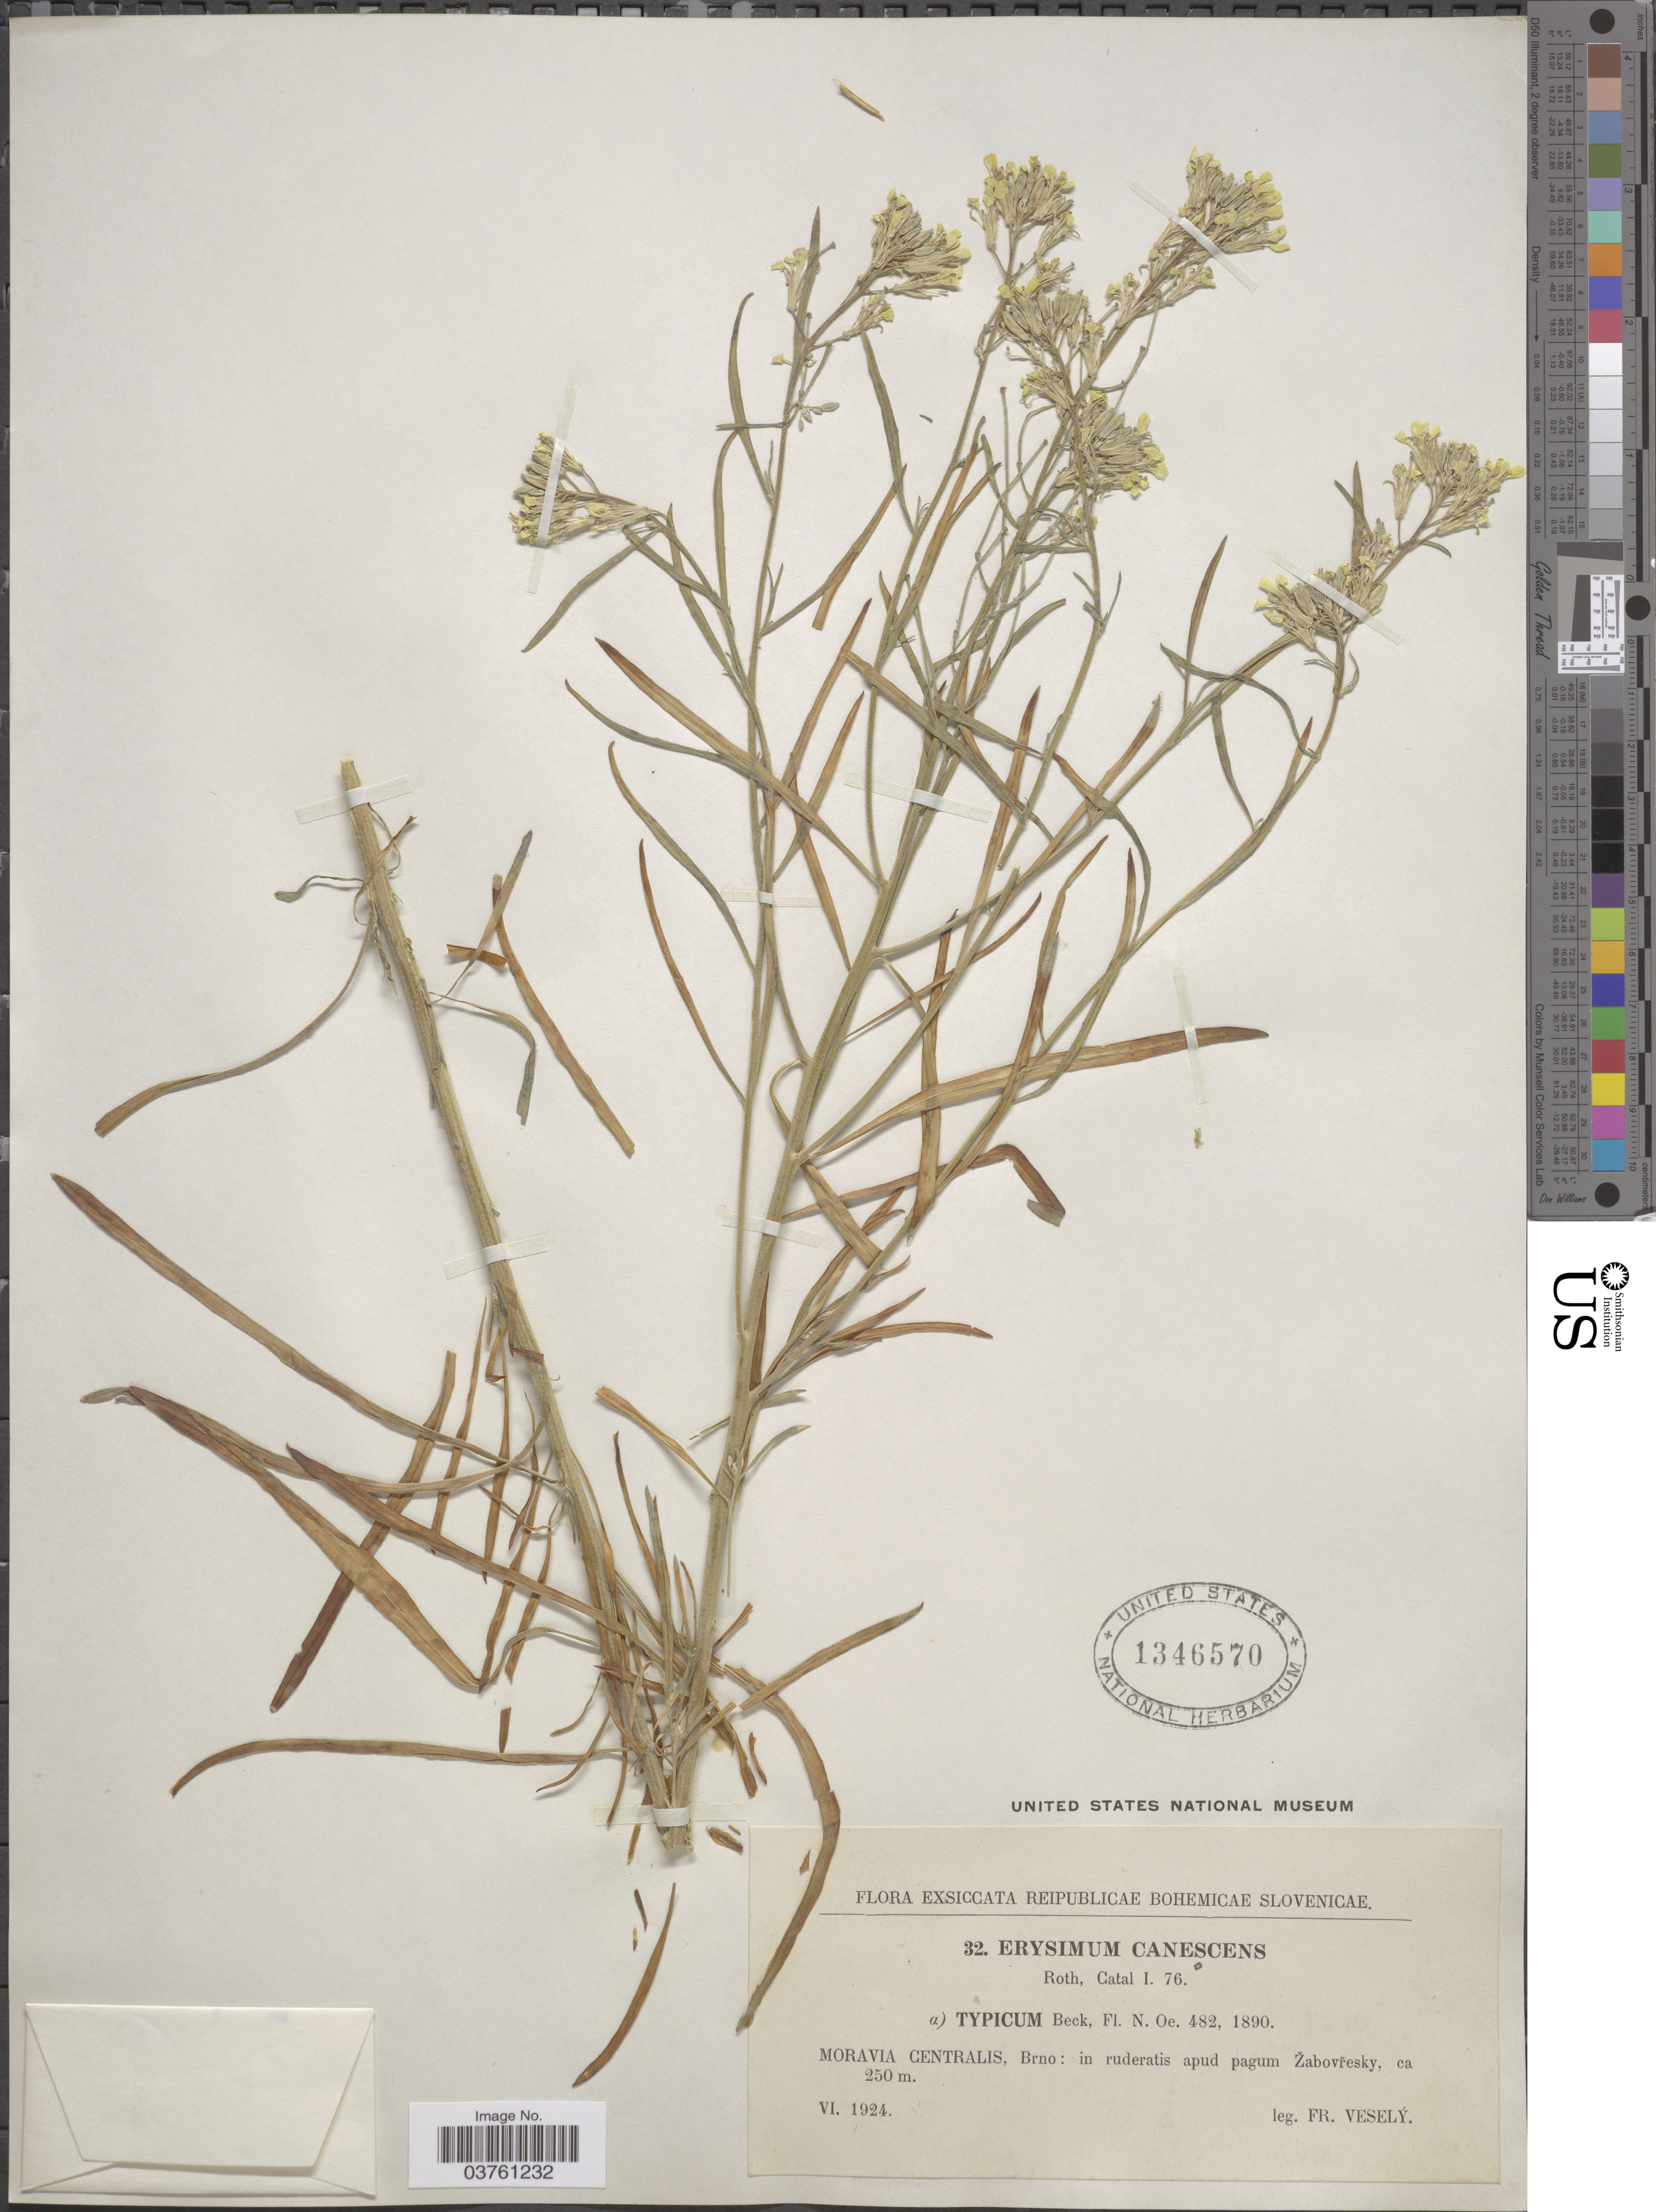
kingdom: Plantae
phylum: Tracheophyta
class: Magnoliopsida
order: Brassicales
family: Brassicaceae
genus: Erysimum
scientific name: Erysimum canescens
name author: Roth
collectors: Vesely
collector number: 32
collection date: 1924-06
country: Czechia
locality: Reipublicae Bohemicae Slovenicae. Moravia Centralis, Brno: in ruderatis apud pagum Žabovřesky.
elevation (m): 250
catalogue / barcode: US 1346570